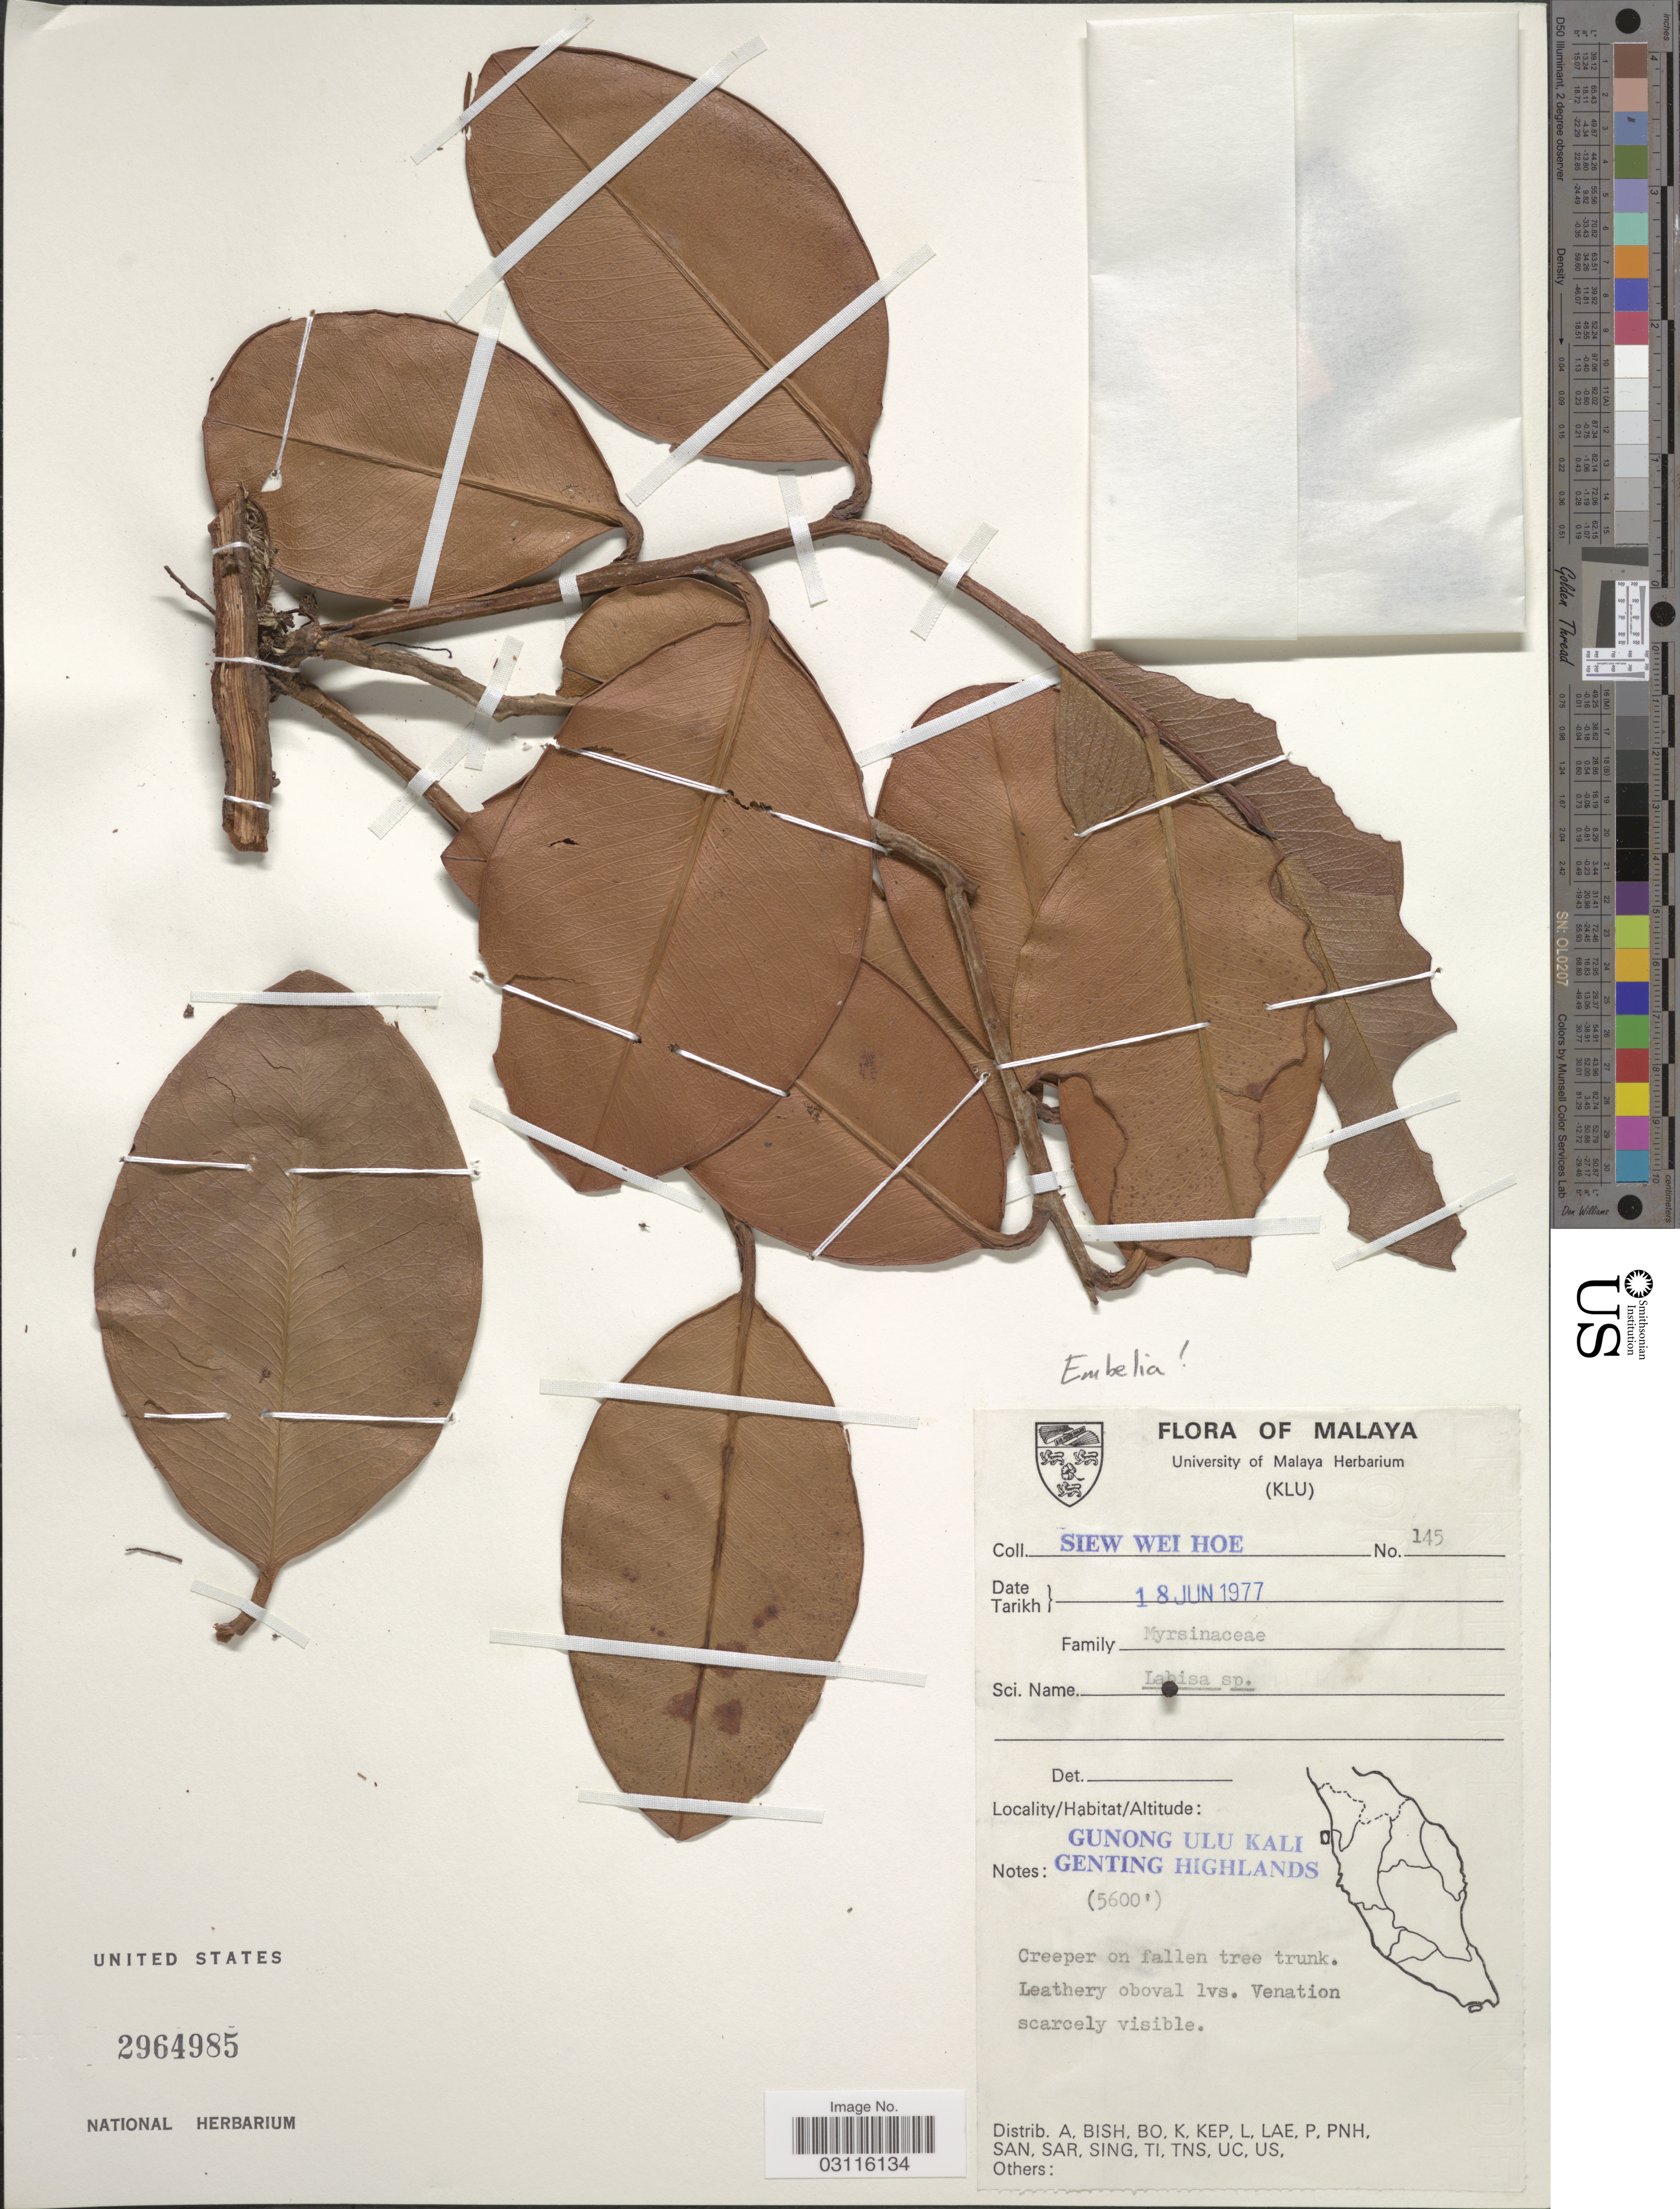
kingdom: Plantae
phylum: Tracheophyta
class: Magnoliopsida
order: Ericales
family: Primulaceae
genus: Embelia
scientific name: Embelia sp.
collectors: S. Hoe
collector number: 145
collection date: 1977-06-18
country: Malaysia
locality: Malaya, Gunong Ulu Kali, Genting Highlands.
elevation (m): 1707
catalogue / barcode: US 2964985